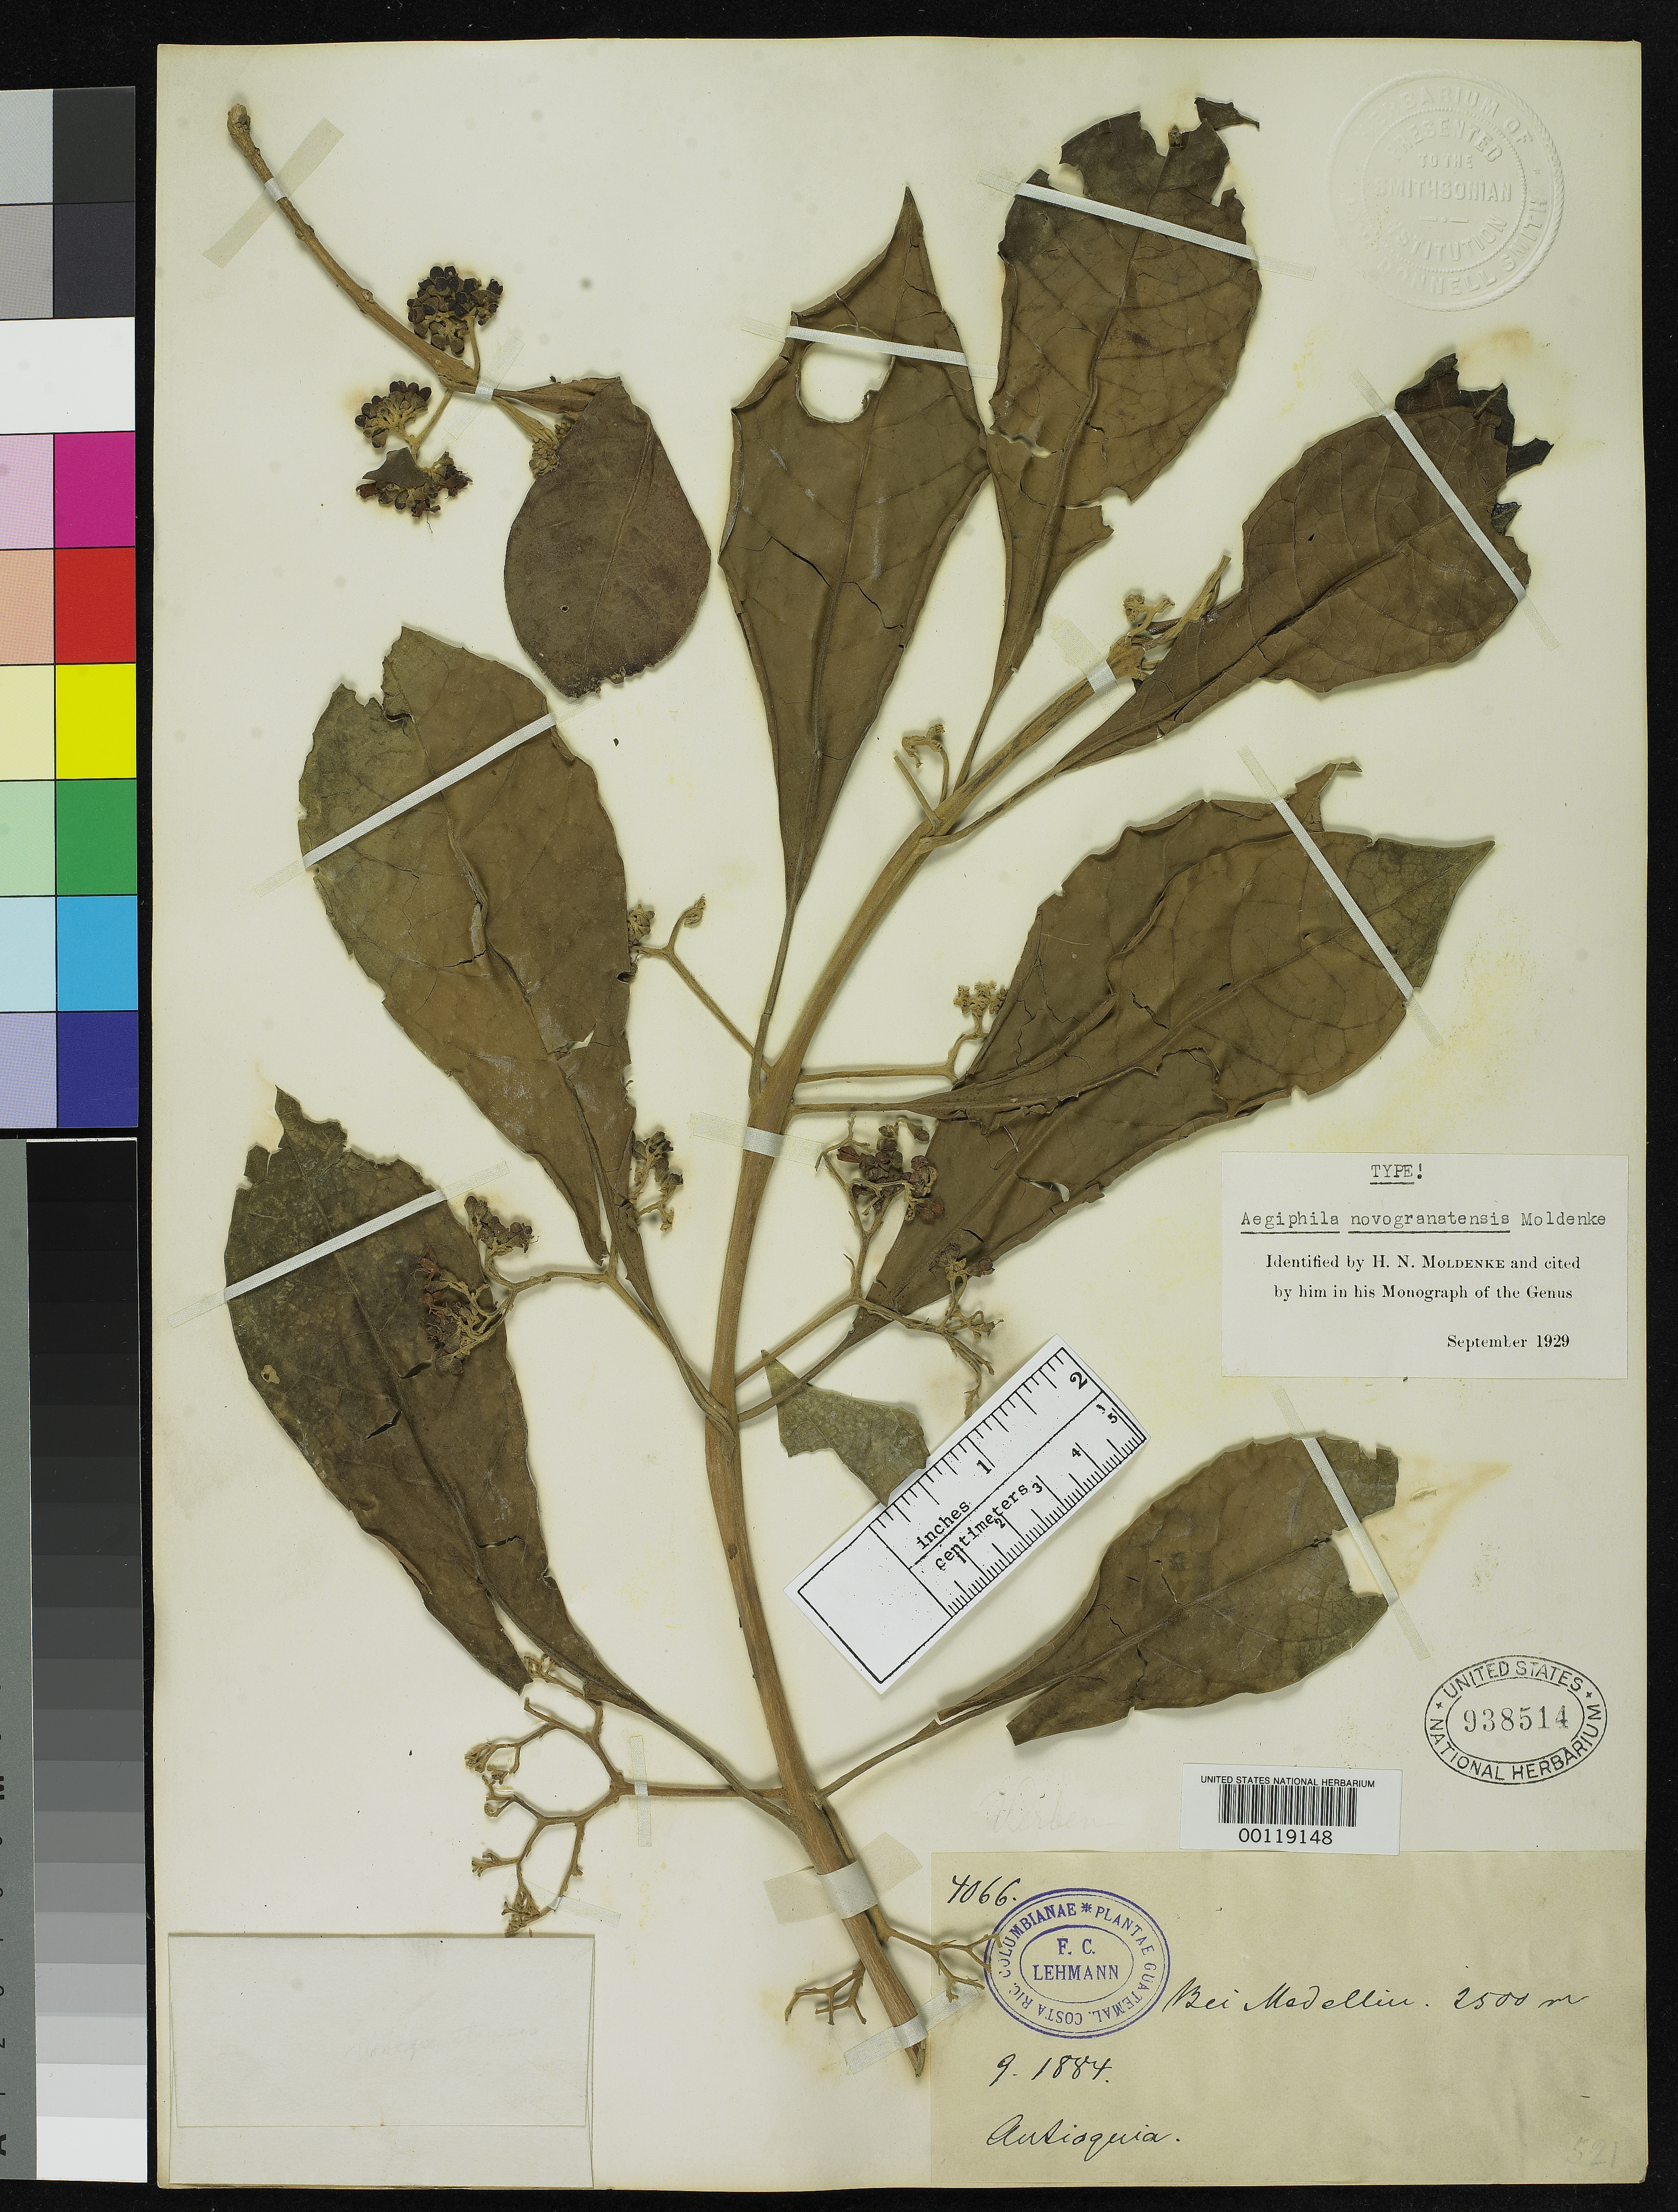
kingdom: Plantae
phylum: Tracheophyta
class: Magnoliopsida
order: Lamiales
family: Lamiaceae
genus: Aegiphila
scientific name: Aegiphila novogranatensis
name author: Moldenke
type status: Holotype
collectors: F. C. Lehmann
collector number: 4066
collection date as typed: Sep 1884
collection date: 1884-09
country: Colombia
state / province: Antioquia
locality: Near Medellin.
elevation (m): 2500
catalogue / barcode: US 938514